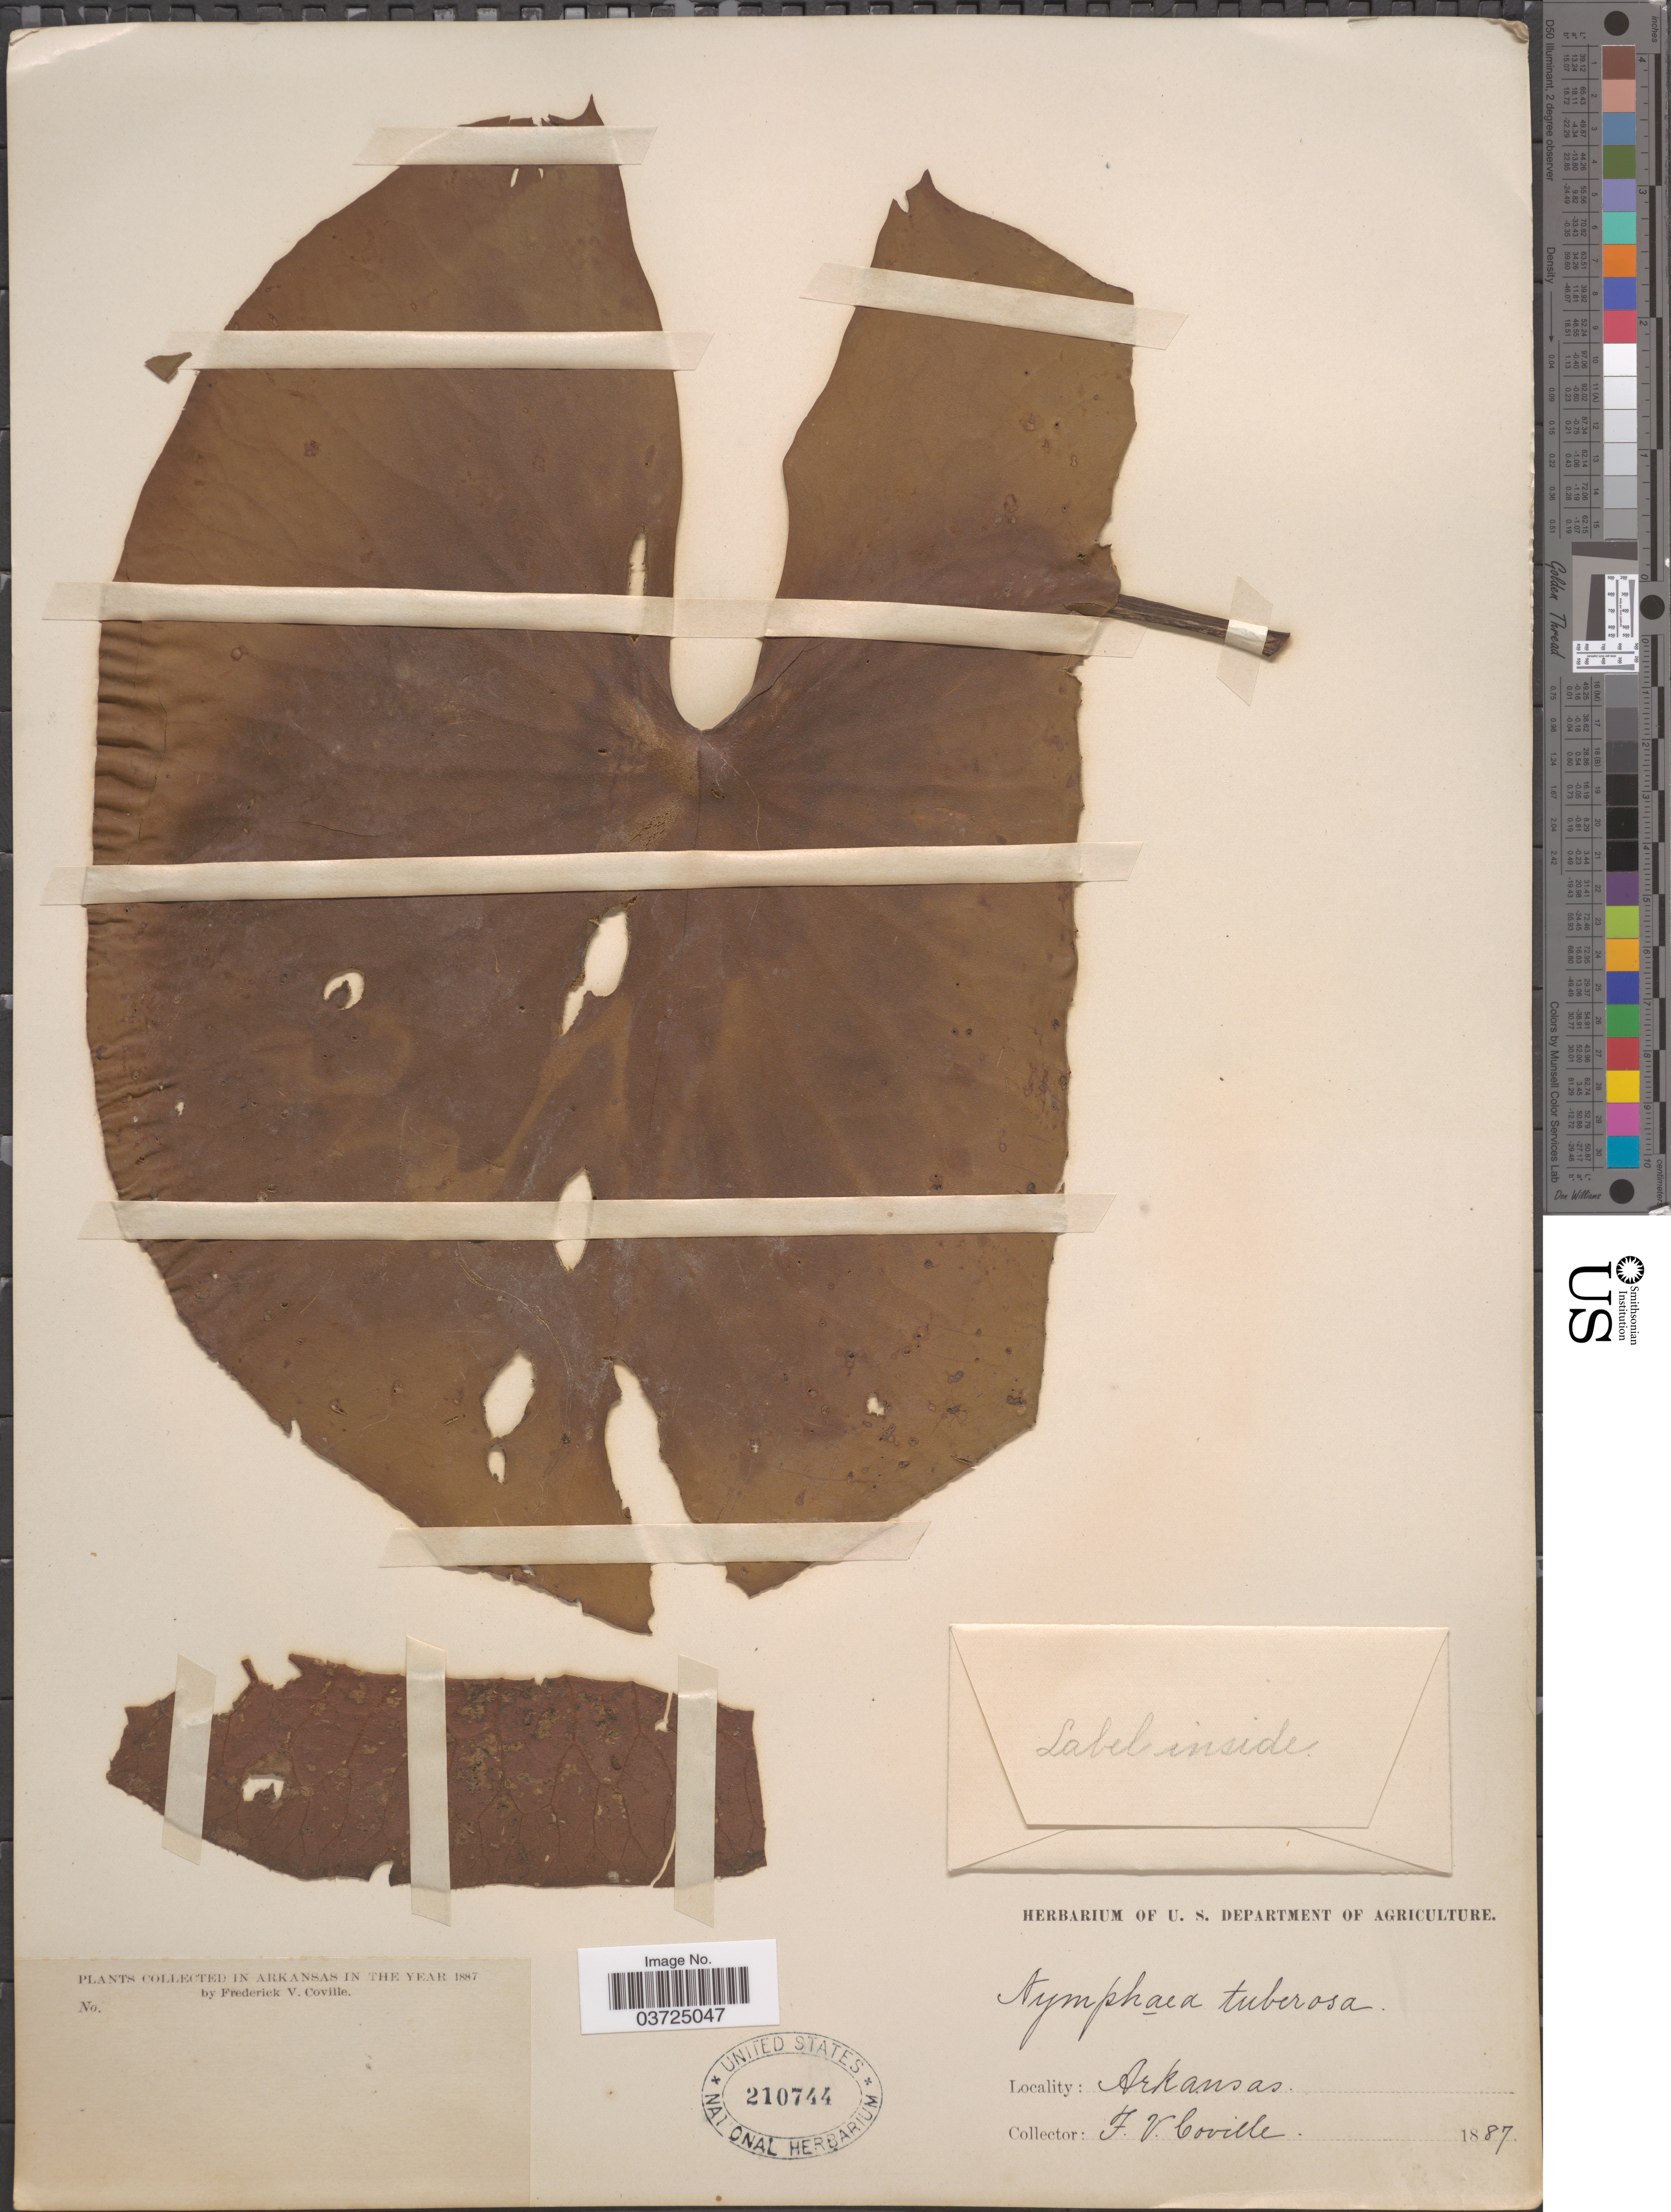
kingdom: Plantae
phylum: Tracheophyta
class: Magnoliopsida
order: Nymphaeales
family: Nymphaeaceae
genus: Nymphaea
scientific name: Nymphaea tuberosa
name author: Paine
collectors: F. V. Coville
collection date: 1887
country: United States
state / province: Arkansas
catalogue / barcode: US 210744